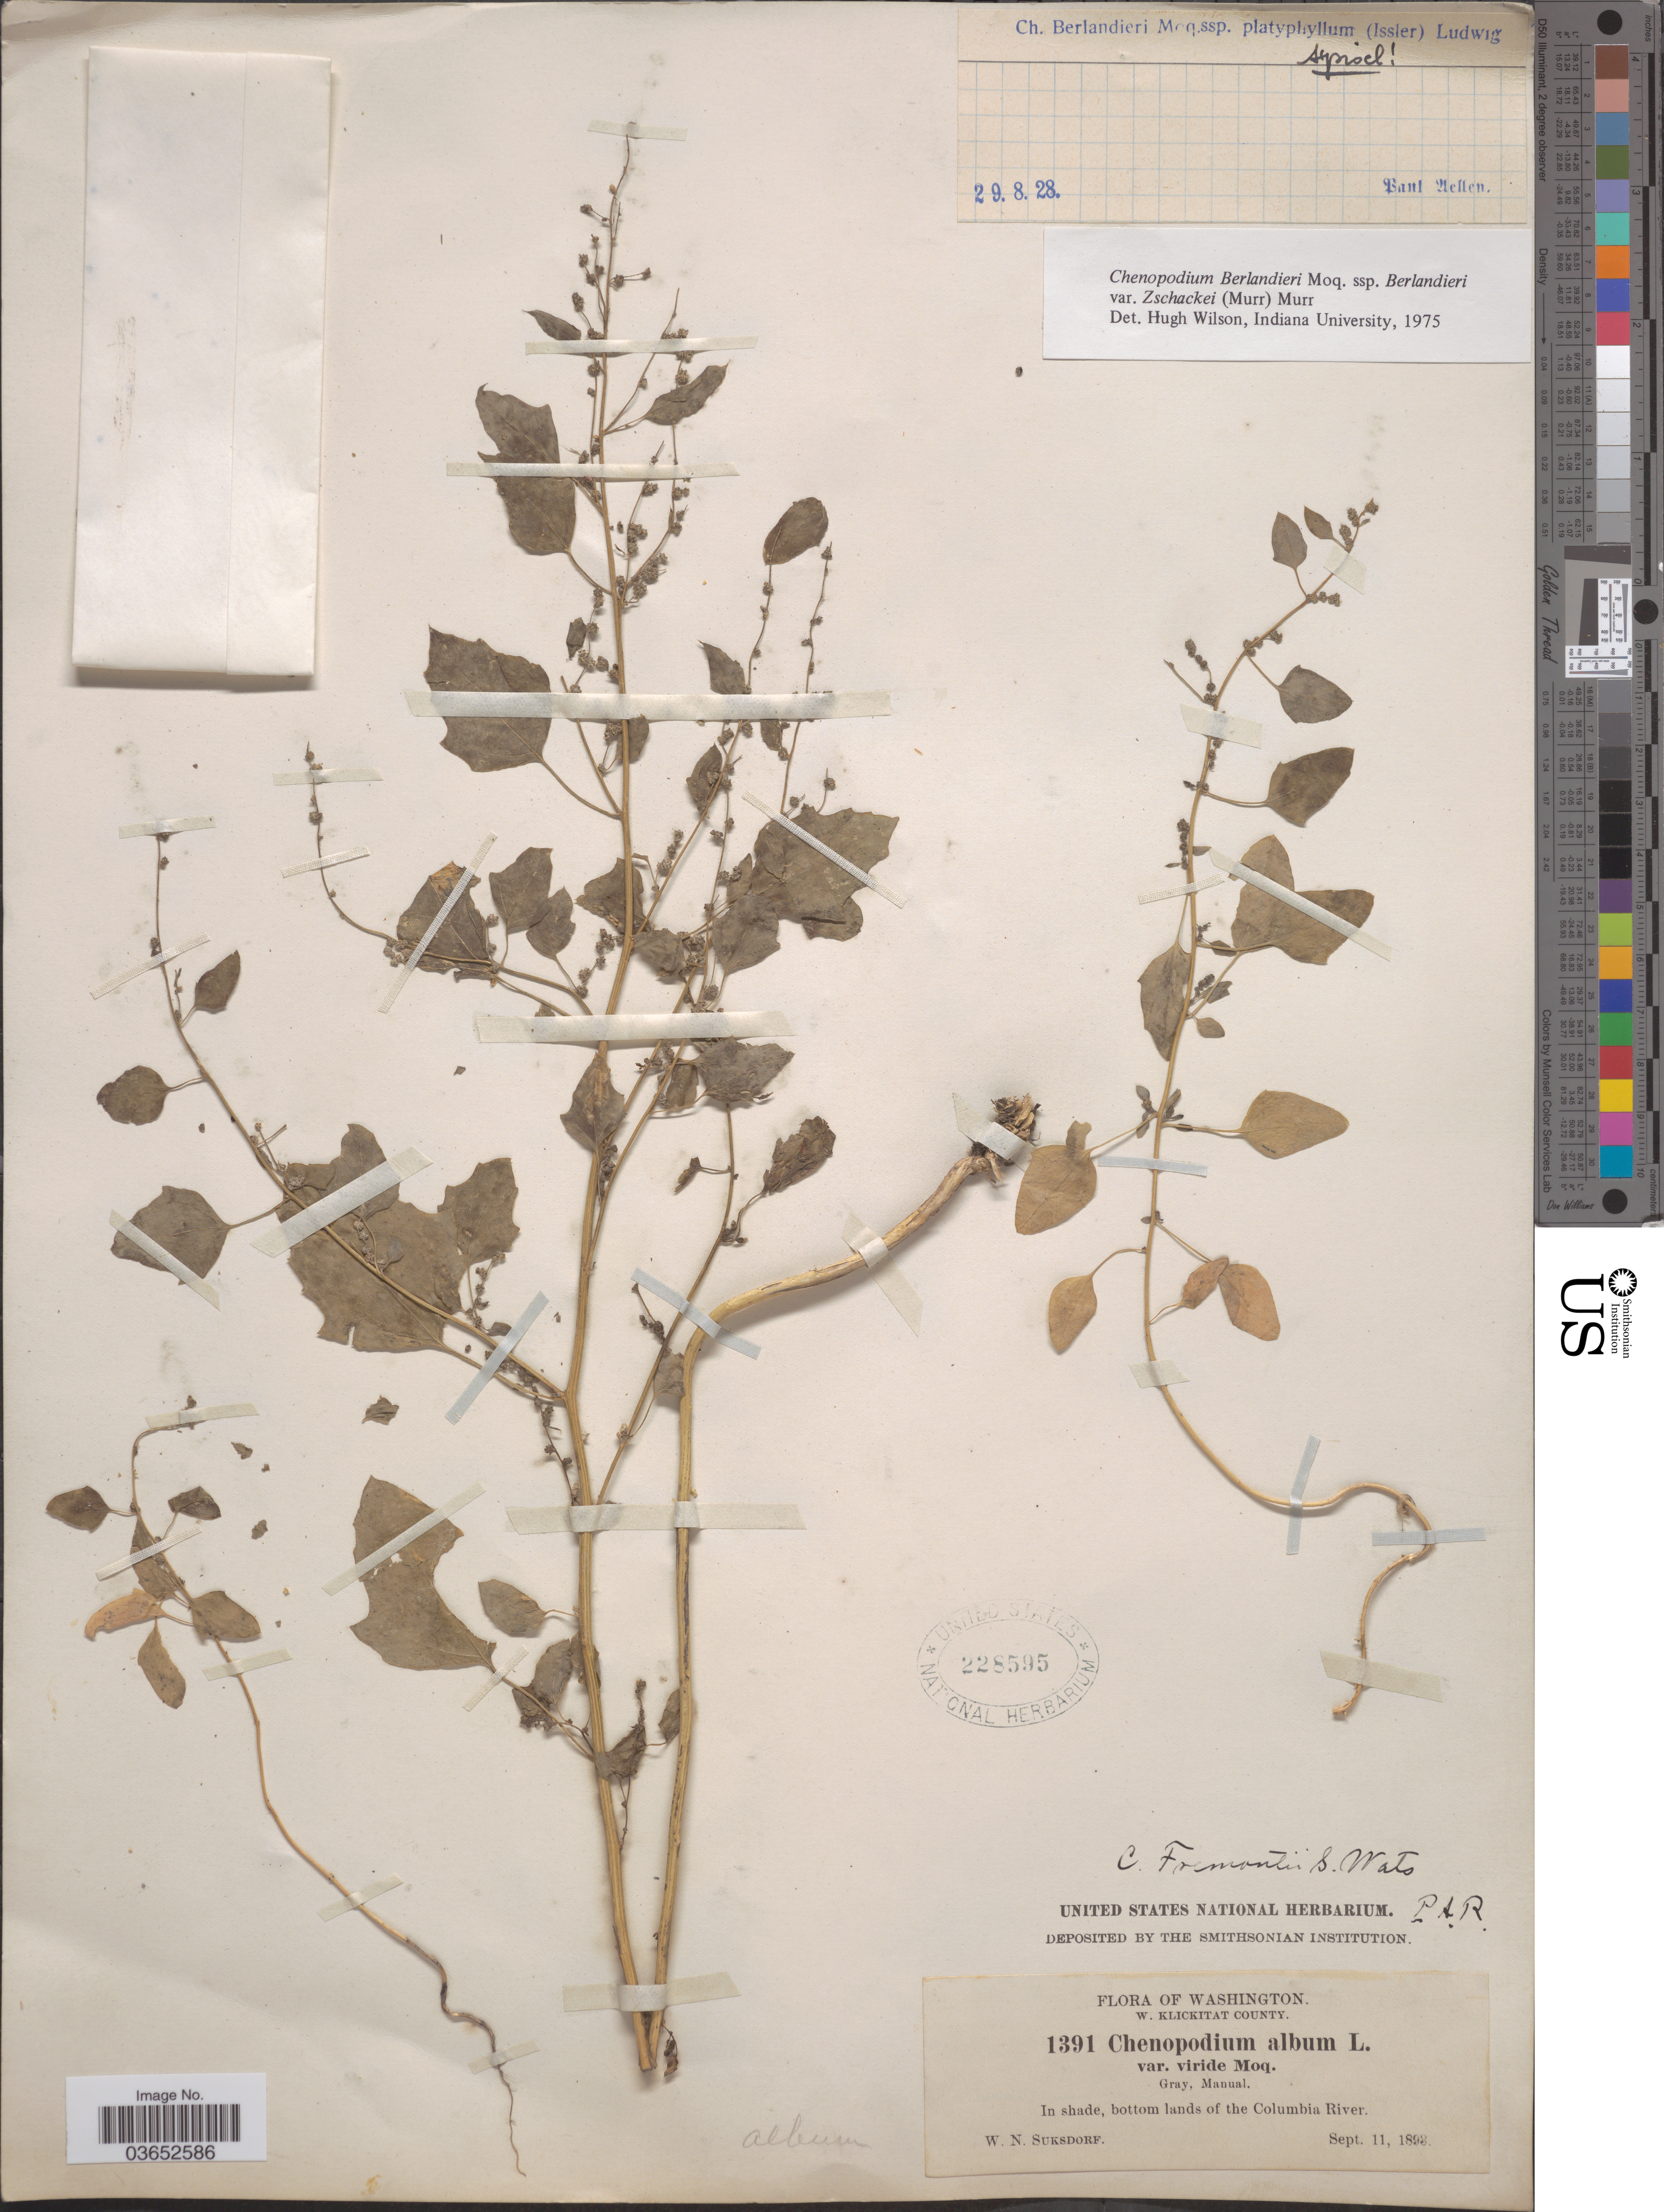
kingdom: Plantae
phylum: Tracheophyta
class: Magnoliopsida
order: Caryophyllales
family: Amaranthaceae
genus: Chenopodium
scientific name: Chenopodium berlandieri var. typicum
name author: A. Ludw. ex Graebn.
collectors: W. N. Suksdorf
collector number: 1391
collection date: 1893-09-11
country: United States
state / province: Washington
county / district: Klickitat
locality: W. Klickitat County. In shade, bottom lands of the Columbia River.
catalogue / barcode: US 228595